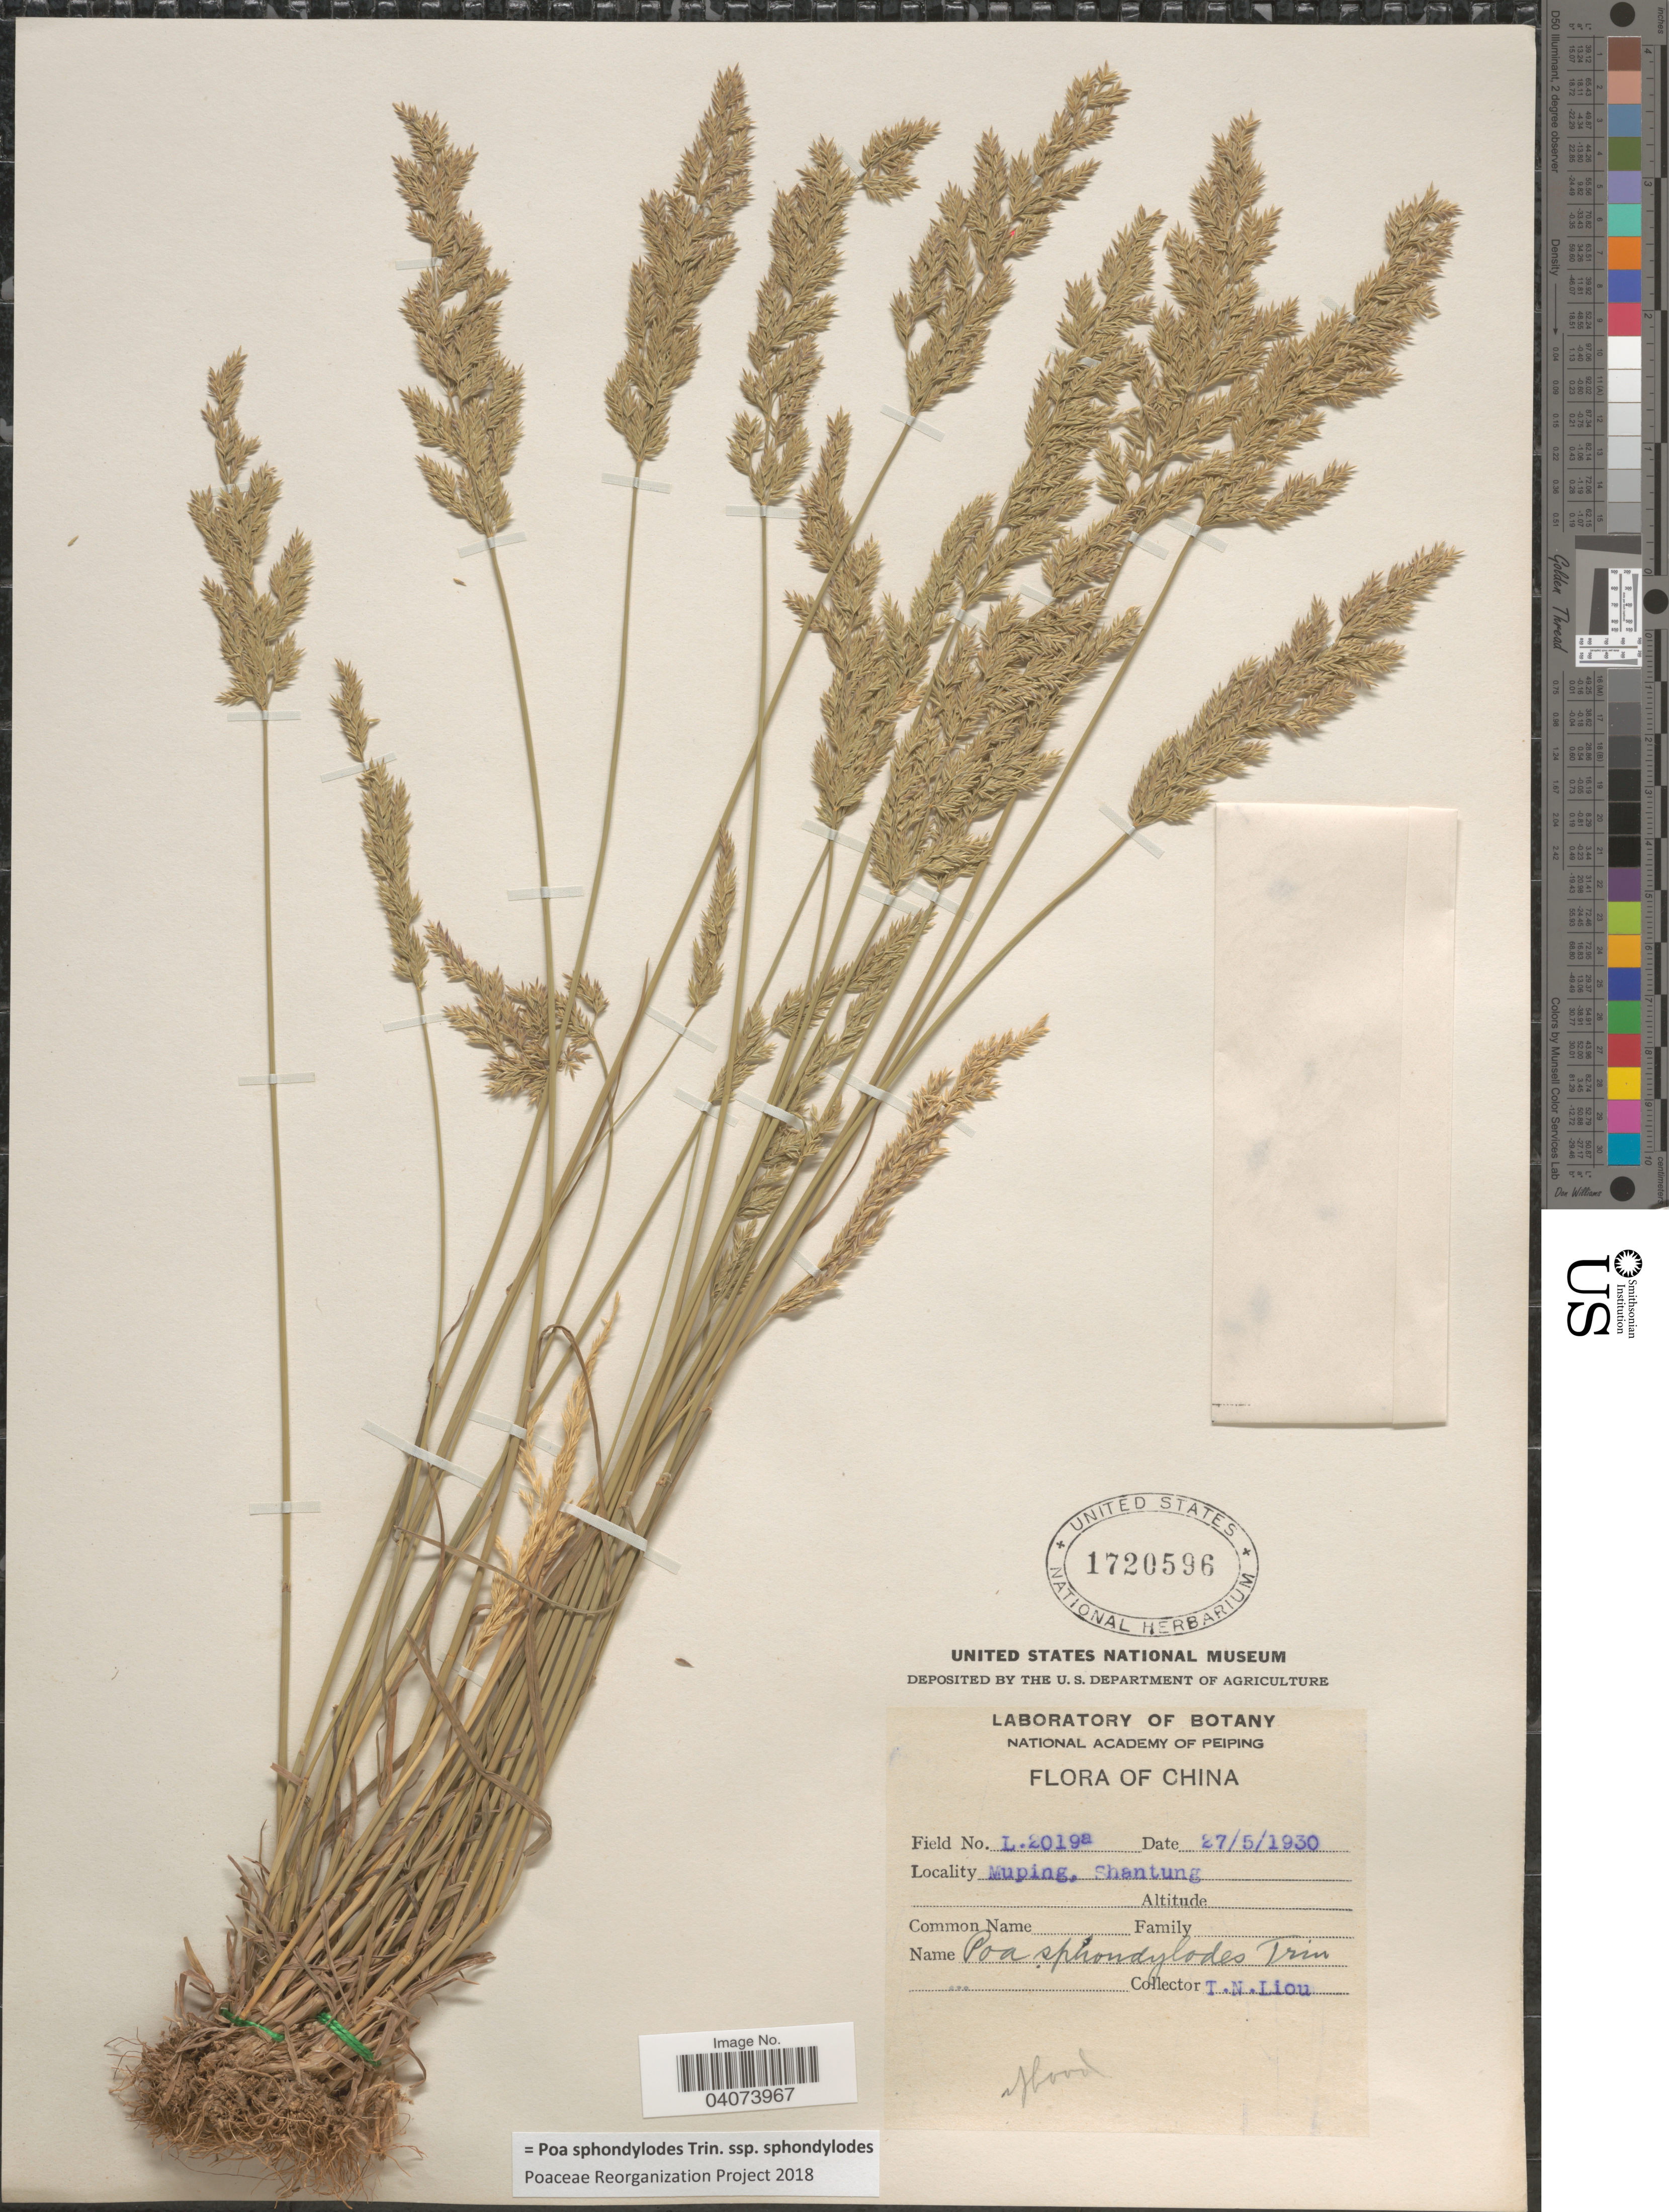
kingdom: Plantae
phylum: Tracheophyta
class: Liliopsida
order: Poales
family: Poaceae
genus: Poa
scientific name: Poa sphondylodes subsp. sphondylodes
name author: Trin.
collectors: T. N. Liou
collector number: L.2019a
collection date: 1930-05-27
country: China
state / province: Shandong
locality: Muping, Shantung.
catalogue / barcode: US 1720596